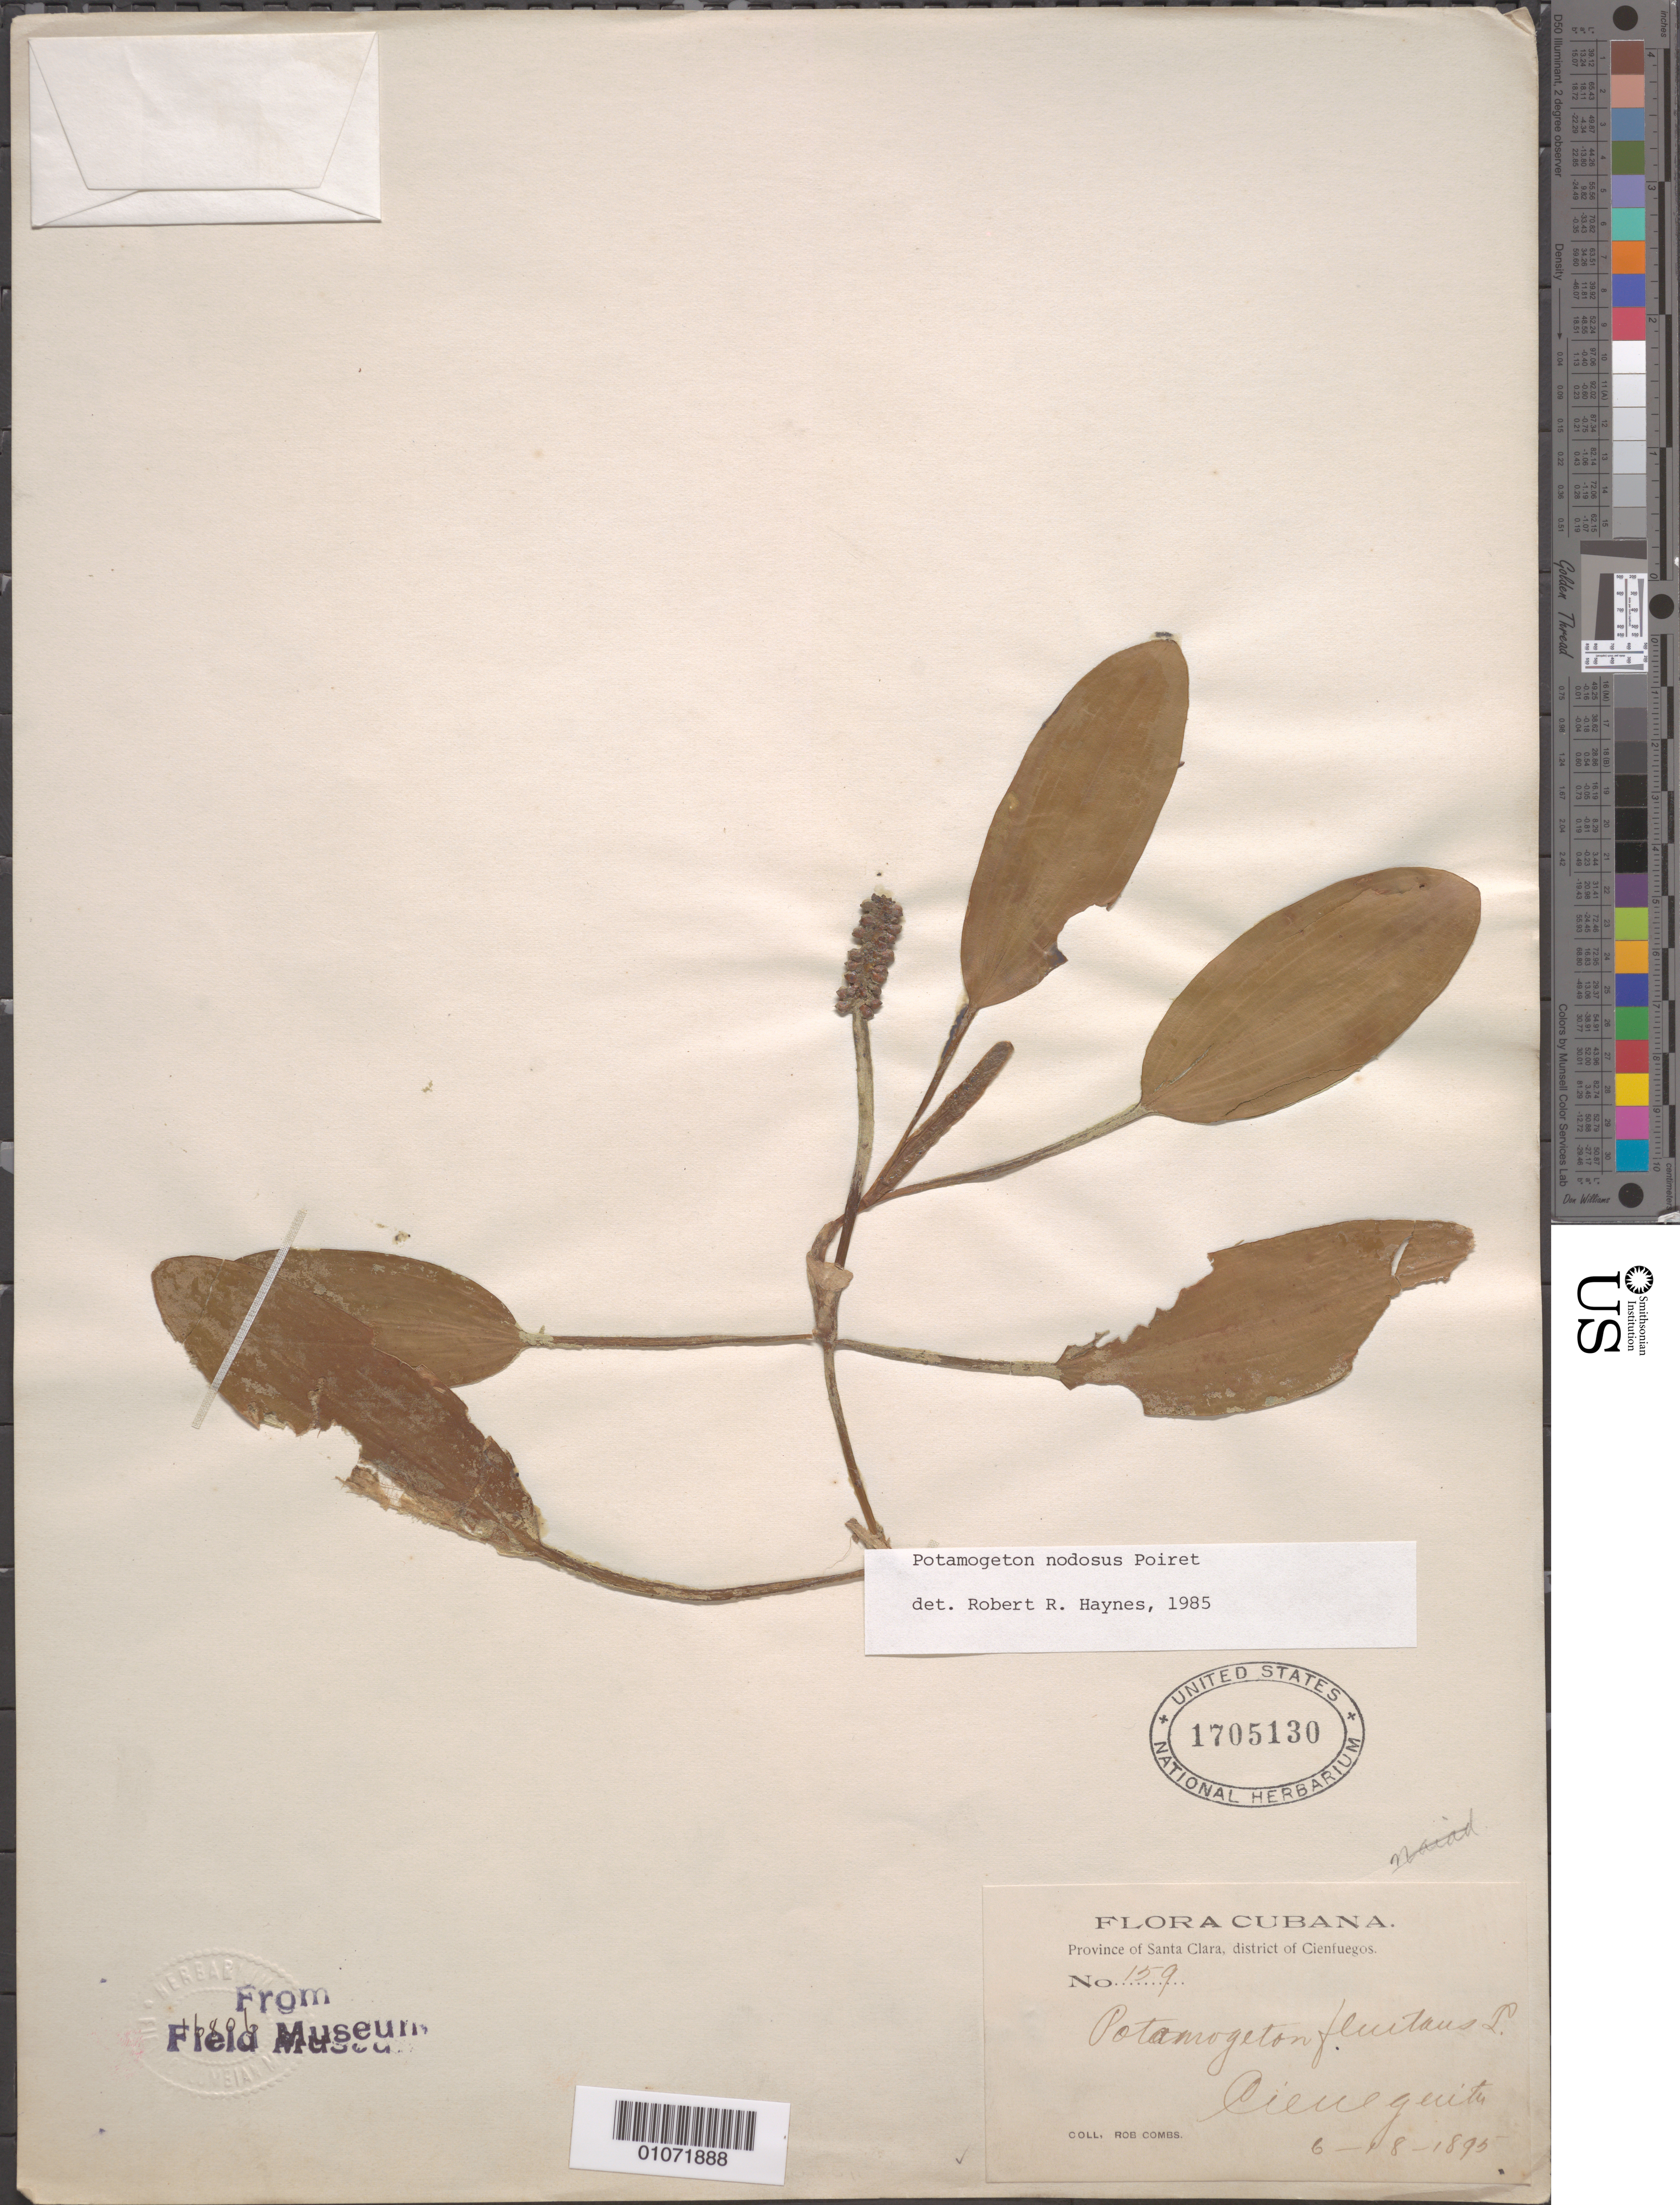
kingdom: Plantae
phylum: Tracheophyta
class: Liliopsida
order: Alismatales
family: Potamogetonaceae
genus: Potamogeton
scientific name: Potamogeton nodosus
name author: Poir.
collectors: R. Combs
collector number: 195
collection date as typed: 18 Jun 1895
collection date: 1895-06-18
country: Cuba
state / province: Las Villas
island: Cuba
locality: Las Villas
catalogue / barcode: US 1705130